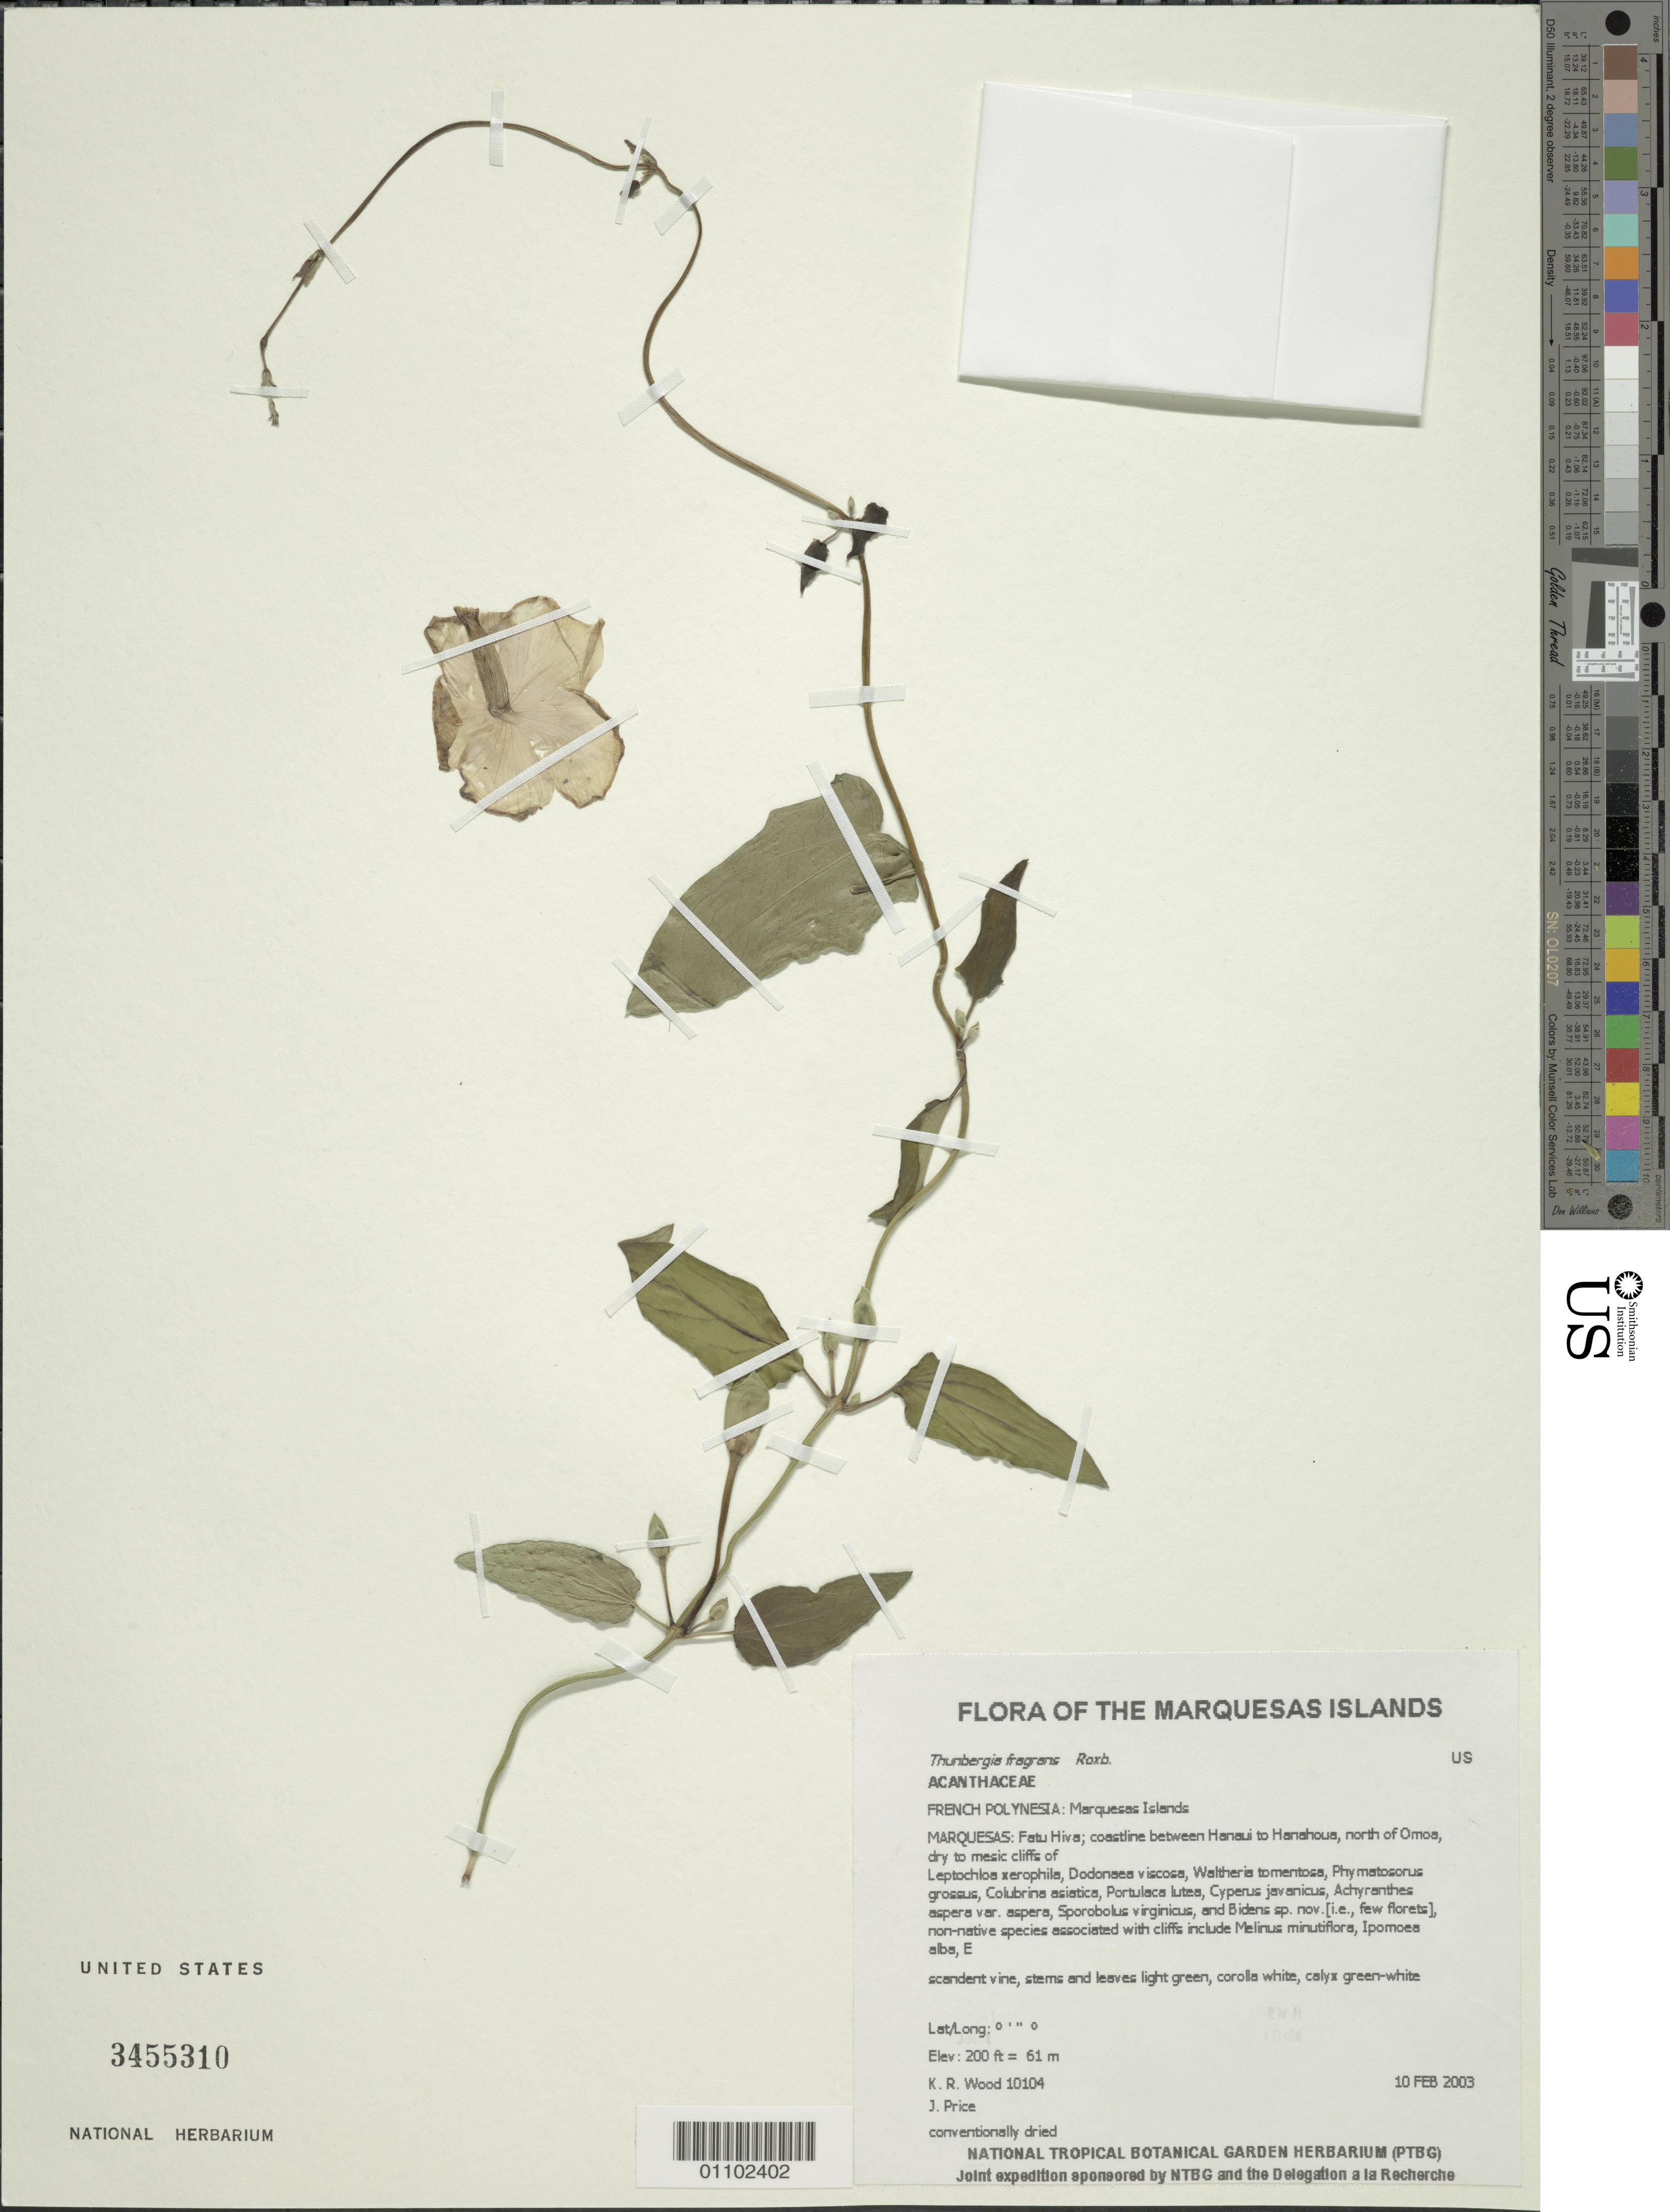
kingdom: Plantae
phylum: Tracheophyta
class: Magnoliopsida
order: Lamiales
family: Acanthaceae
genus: Thunbergia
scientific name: Thunbergia fragrans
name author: Roxb.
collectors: K. R. Wood & J. Price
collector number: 10104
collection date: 2003-02-10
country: French Polynesia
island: Fatu Hiva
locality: Coastline between Hanaui to Hanahoua, north of Omoa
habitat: Low-slope, W aspect, moderate slope, open, dry to mesic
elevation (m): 61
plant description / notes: Habitat degradation and destruction by feral goats, predation by rats that eat seeds, fire, possible land slides, and competition with non-native plant taxa which possess the ability to spread rapidly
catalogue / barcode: US 3455310